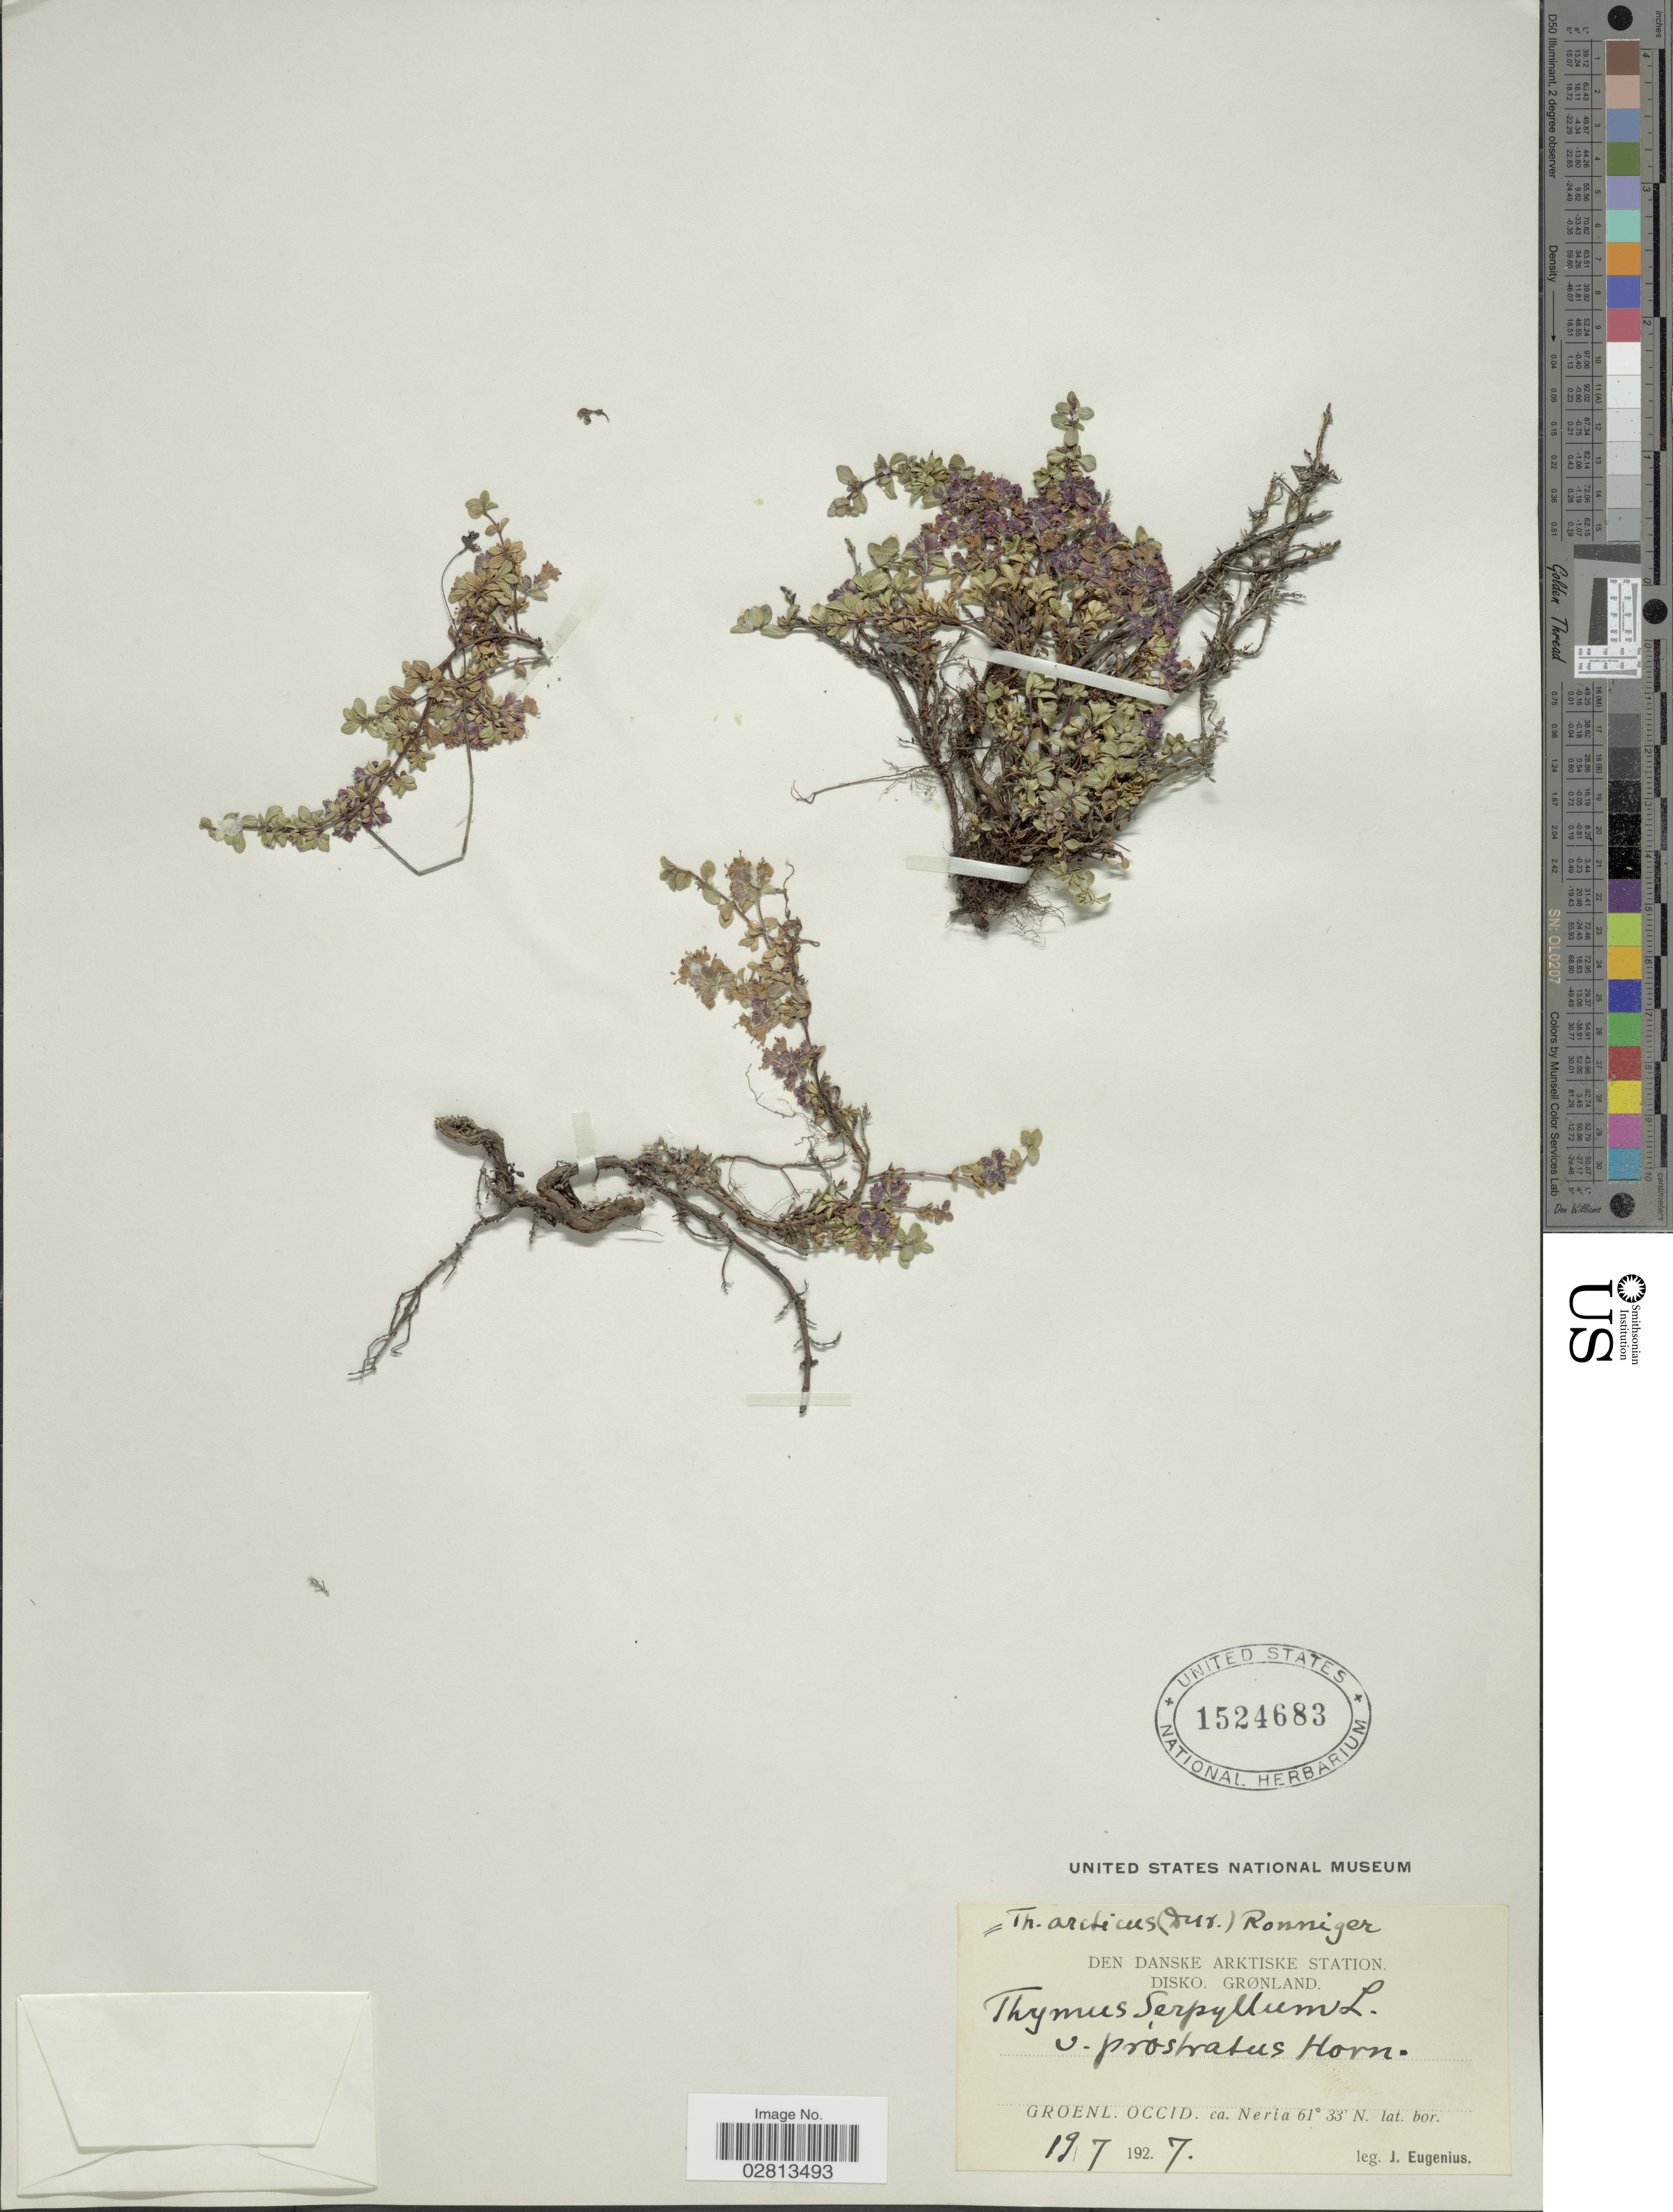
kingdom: Plantae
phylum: Tracheophyta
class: Magnoliopsida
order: Lamiales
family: Lamiaceae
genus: Thymus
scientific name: Thymus serpyllum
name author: L.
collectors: J. Eugenius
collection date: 1927-07-19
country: Greenland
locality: Groenl. Occid. ca Neria.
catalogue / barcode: US 1524683